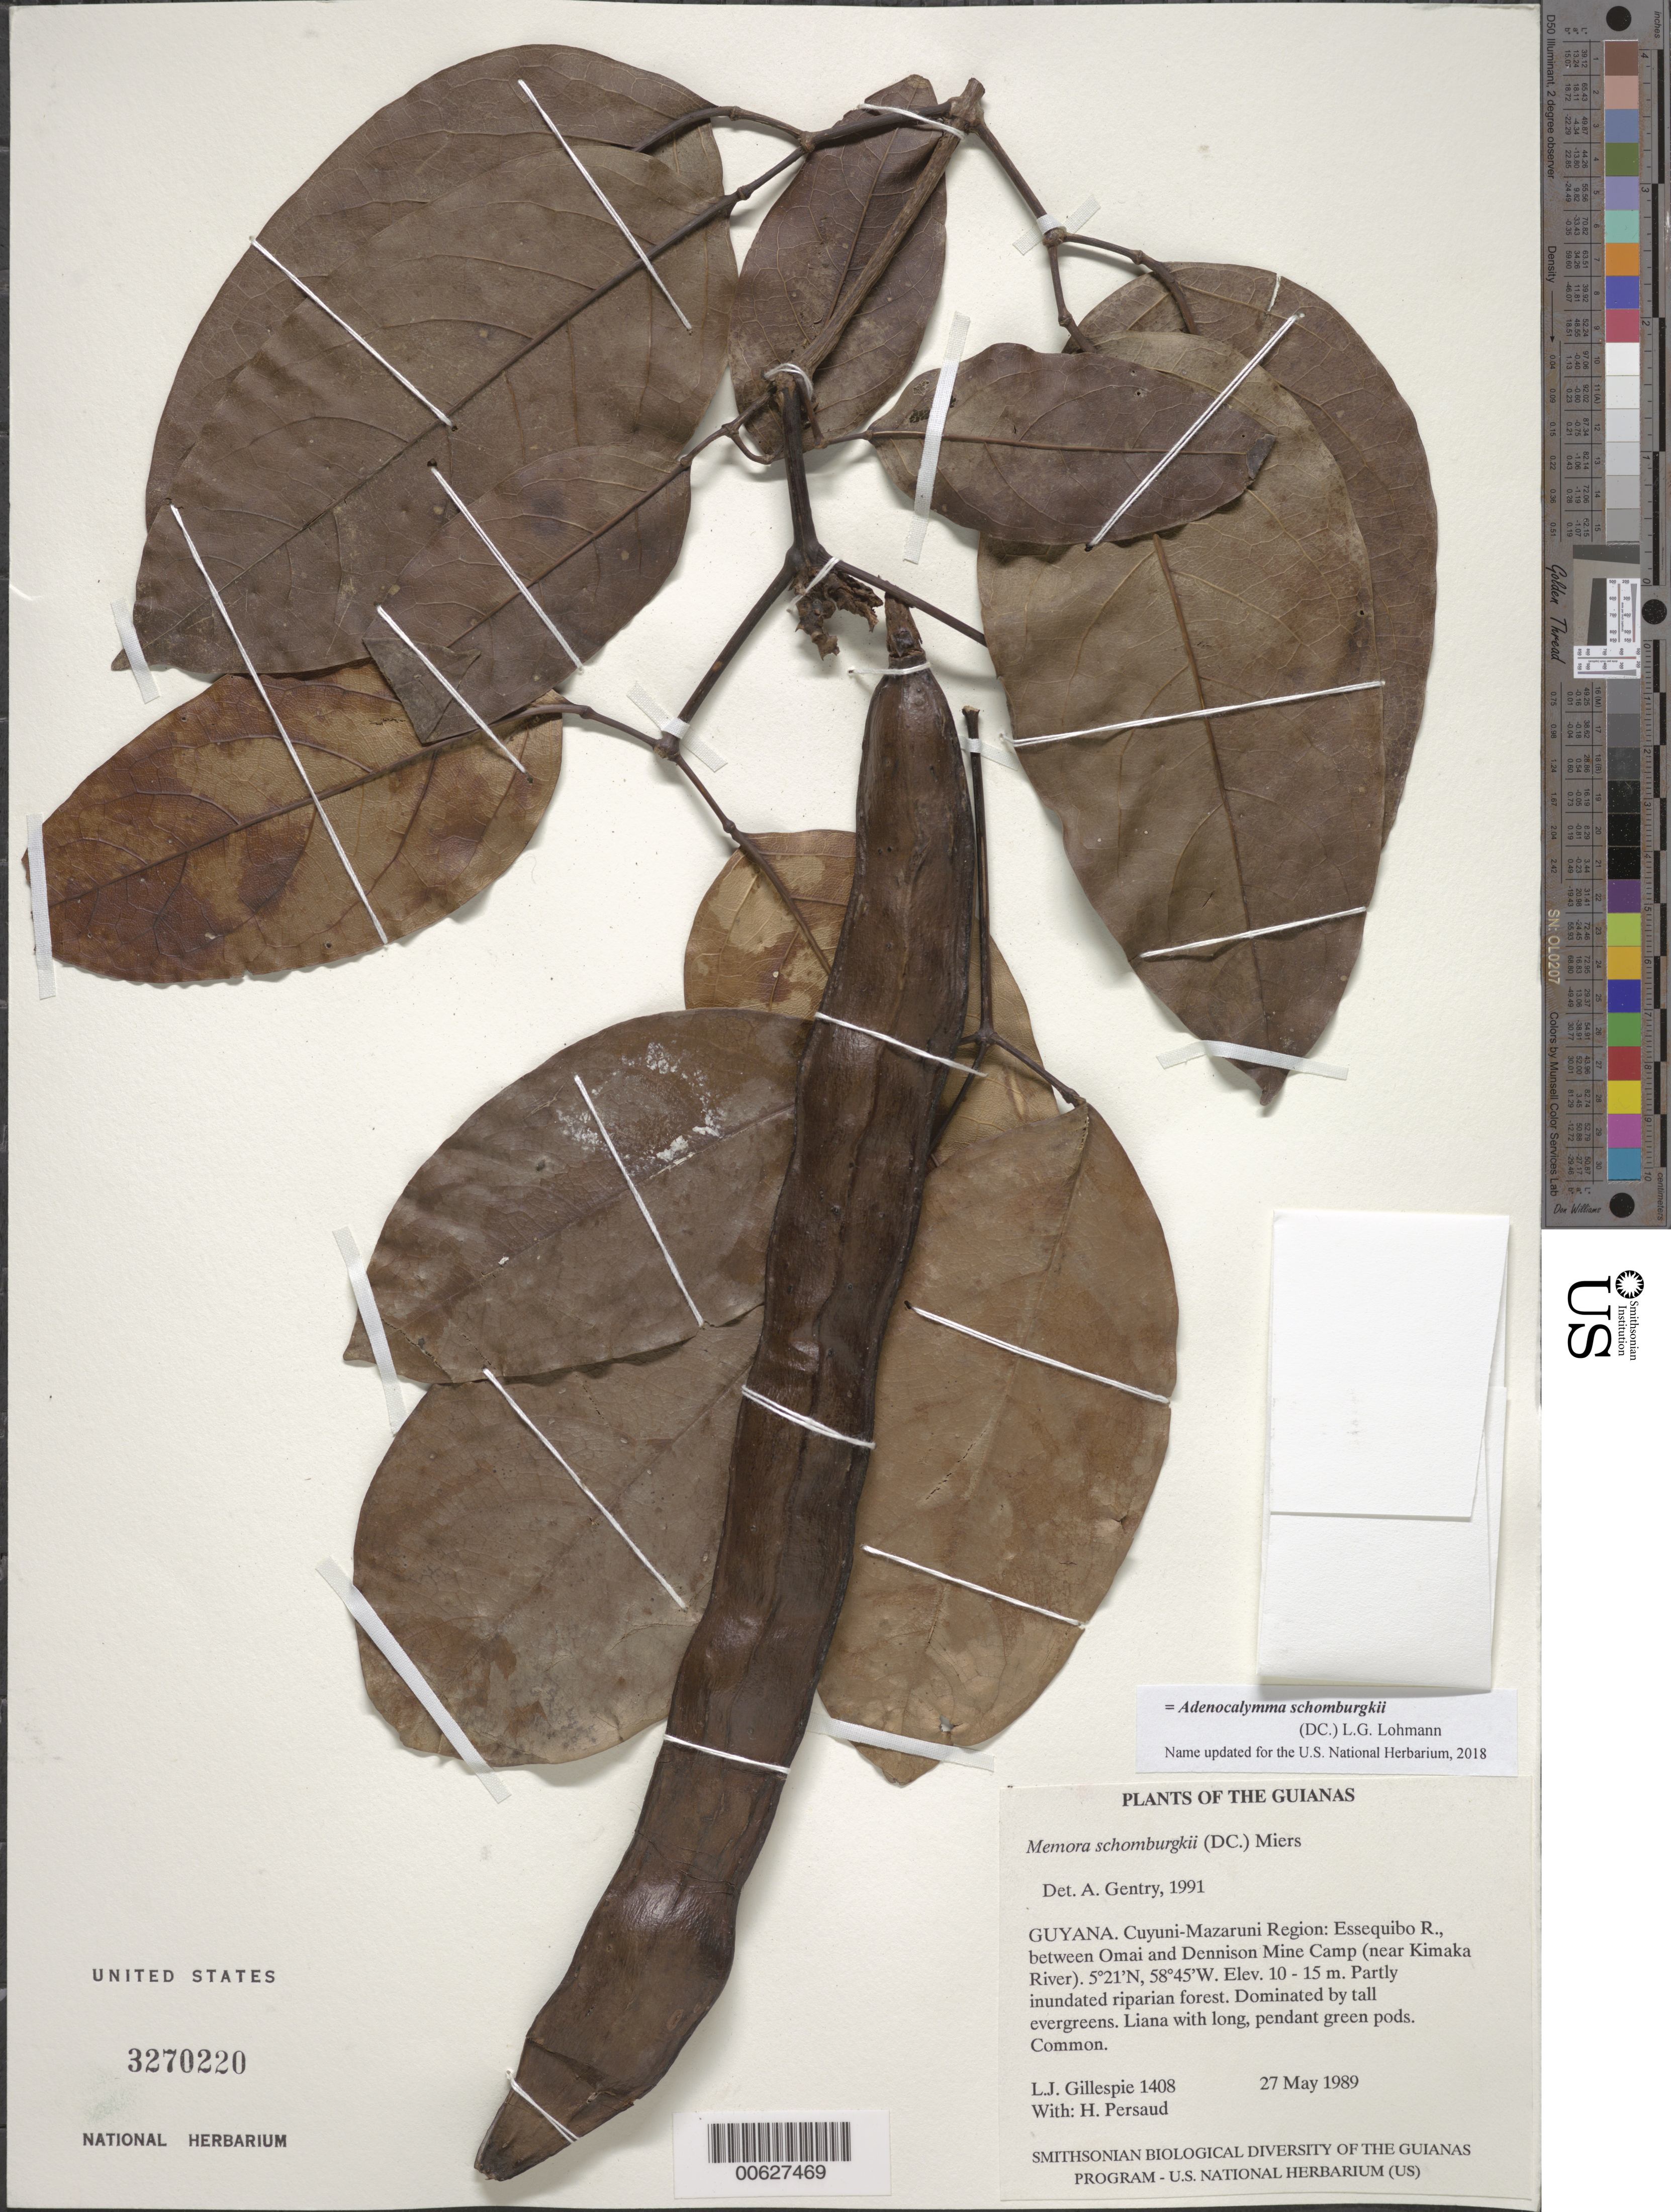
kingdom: Plantae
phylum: Tracheophyta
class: Magnoliopsida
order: Lamiales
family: Bignoniaceae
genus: Adenocalymma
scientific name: Adenocalymma schomburgkii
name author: (DC.) L.G. Lohmann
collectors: L. J. Gillespie & H. Persaud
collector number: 1408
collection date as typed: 27 May 1989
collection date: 1989-05-27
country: Guyana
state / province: Cuyuni-Mazaruni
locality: Essequibo R., between Omai and Dennison Mine Camp (near Kumaka River)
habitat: Partly inundated riparian forest. Dominated by tall evergreens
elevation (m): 10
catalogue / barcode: US 3270220